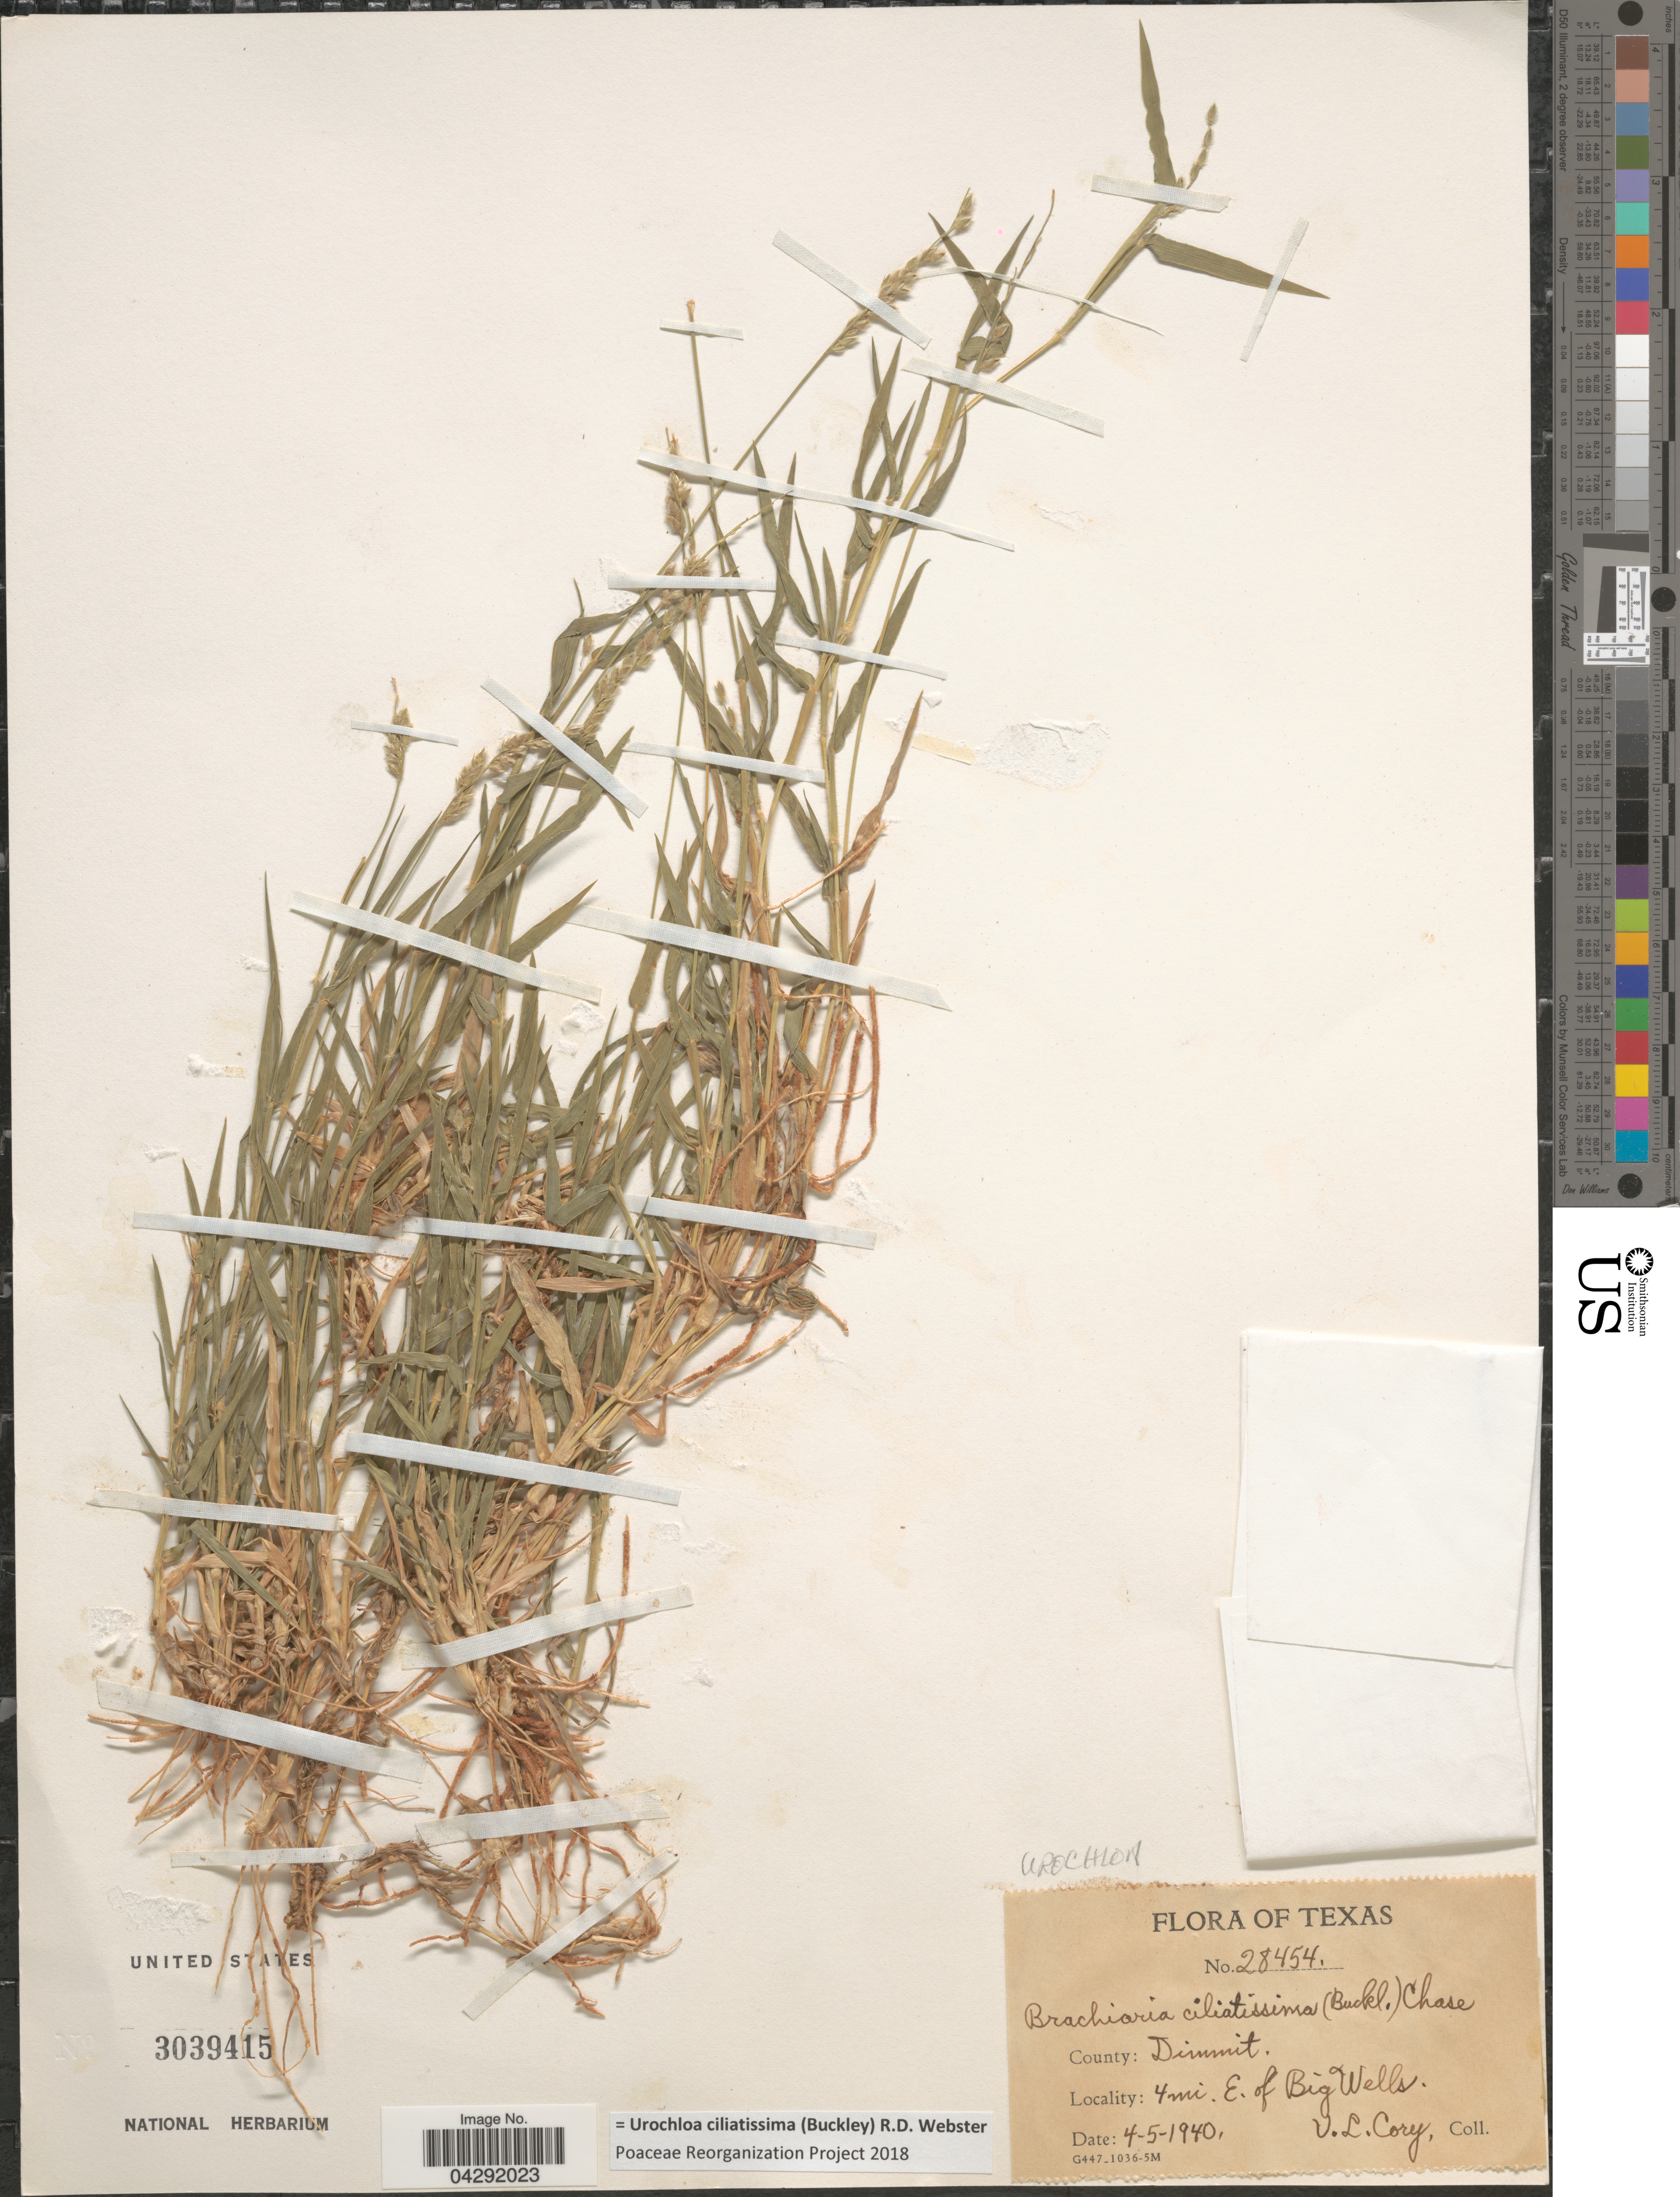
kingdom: Plantae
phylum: Tracheophyta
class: Liliopsida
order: Poales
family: Poaceae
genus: Urochloa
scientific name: Urochloa ciliatissima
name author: (Buckley) R.D. Webster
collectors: V. Cory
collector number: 28454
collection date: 1940-05-04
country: United States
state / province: Texas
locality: County: Dimmit. 4 mi. E. of Big Wells.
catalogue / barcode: US 3039415